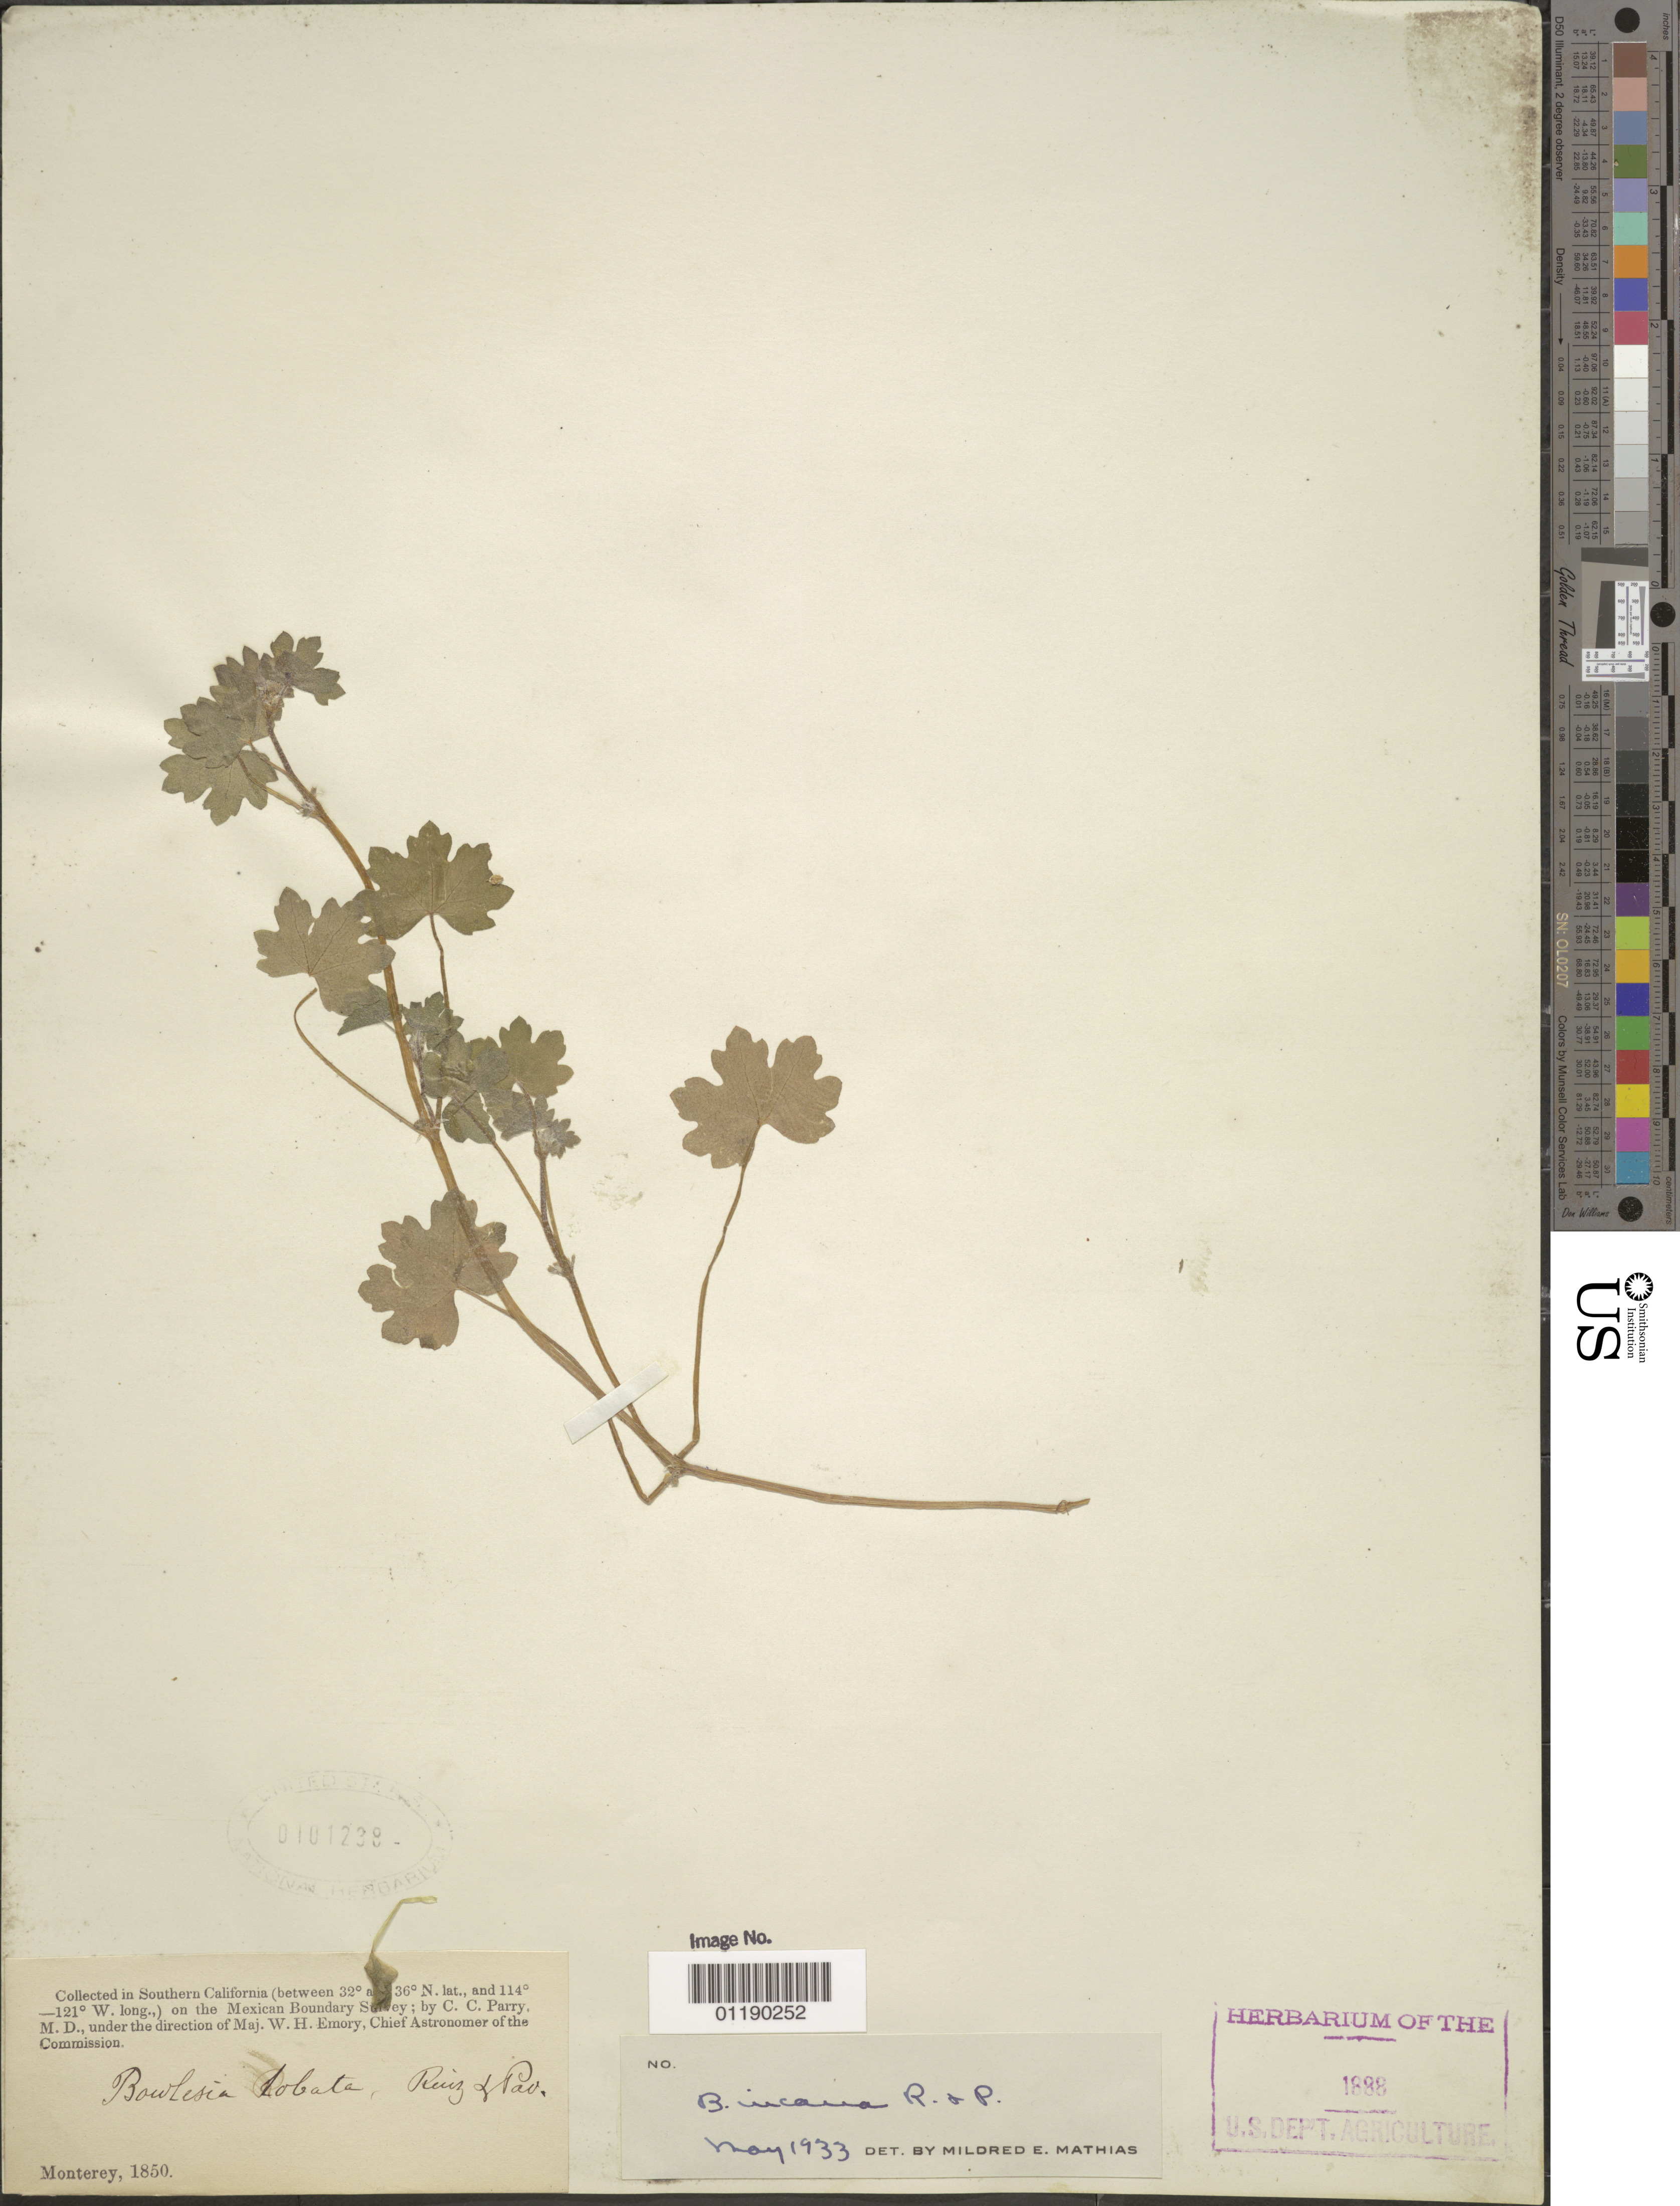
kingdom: Plantae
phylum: Tracheophyta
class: Magnoliopsida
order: Apiales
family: Apiaceae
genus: Bowlesia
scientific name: Bowlesia incana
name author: Ruiz & Pav.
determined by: Mathias, M. E.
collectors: C. C. Parry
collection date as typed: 1850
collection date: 1850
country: United States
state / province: California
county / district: Monterey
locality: Monterey.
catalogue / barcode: US 101238